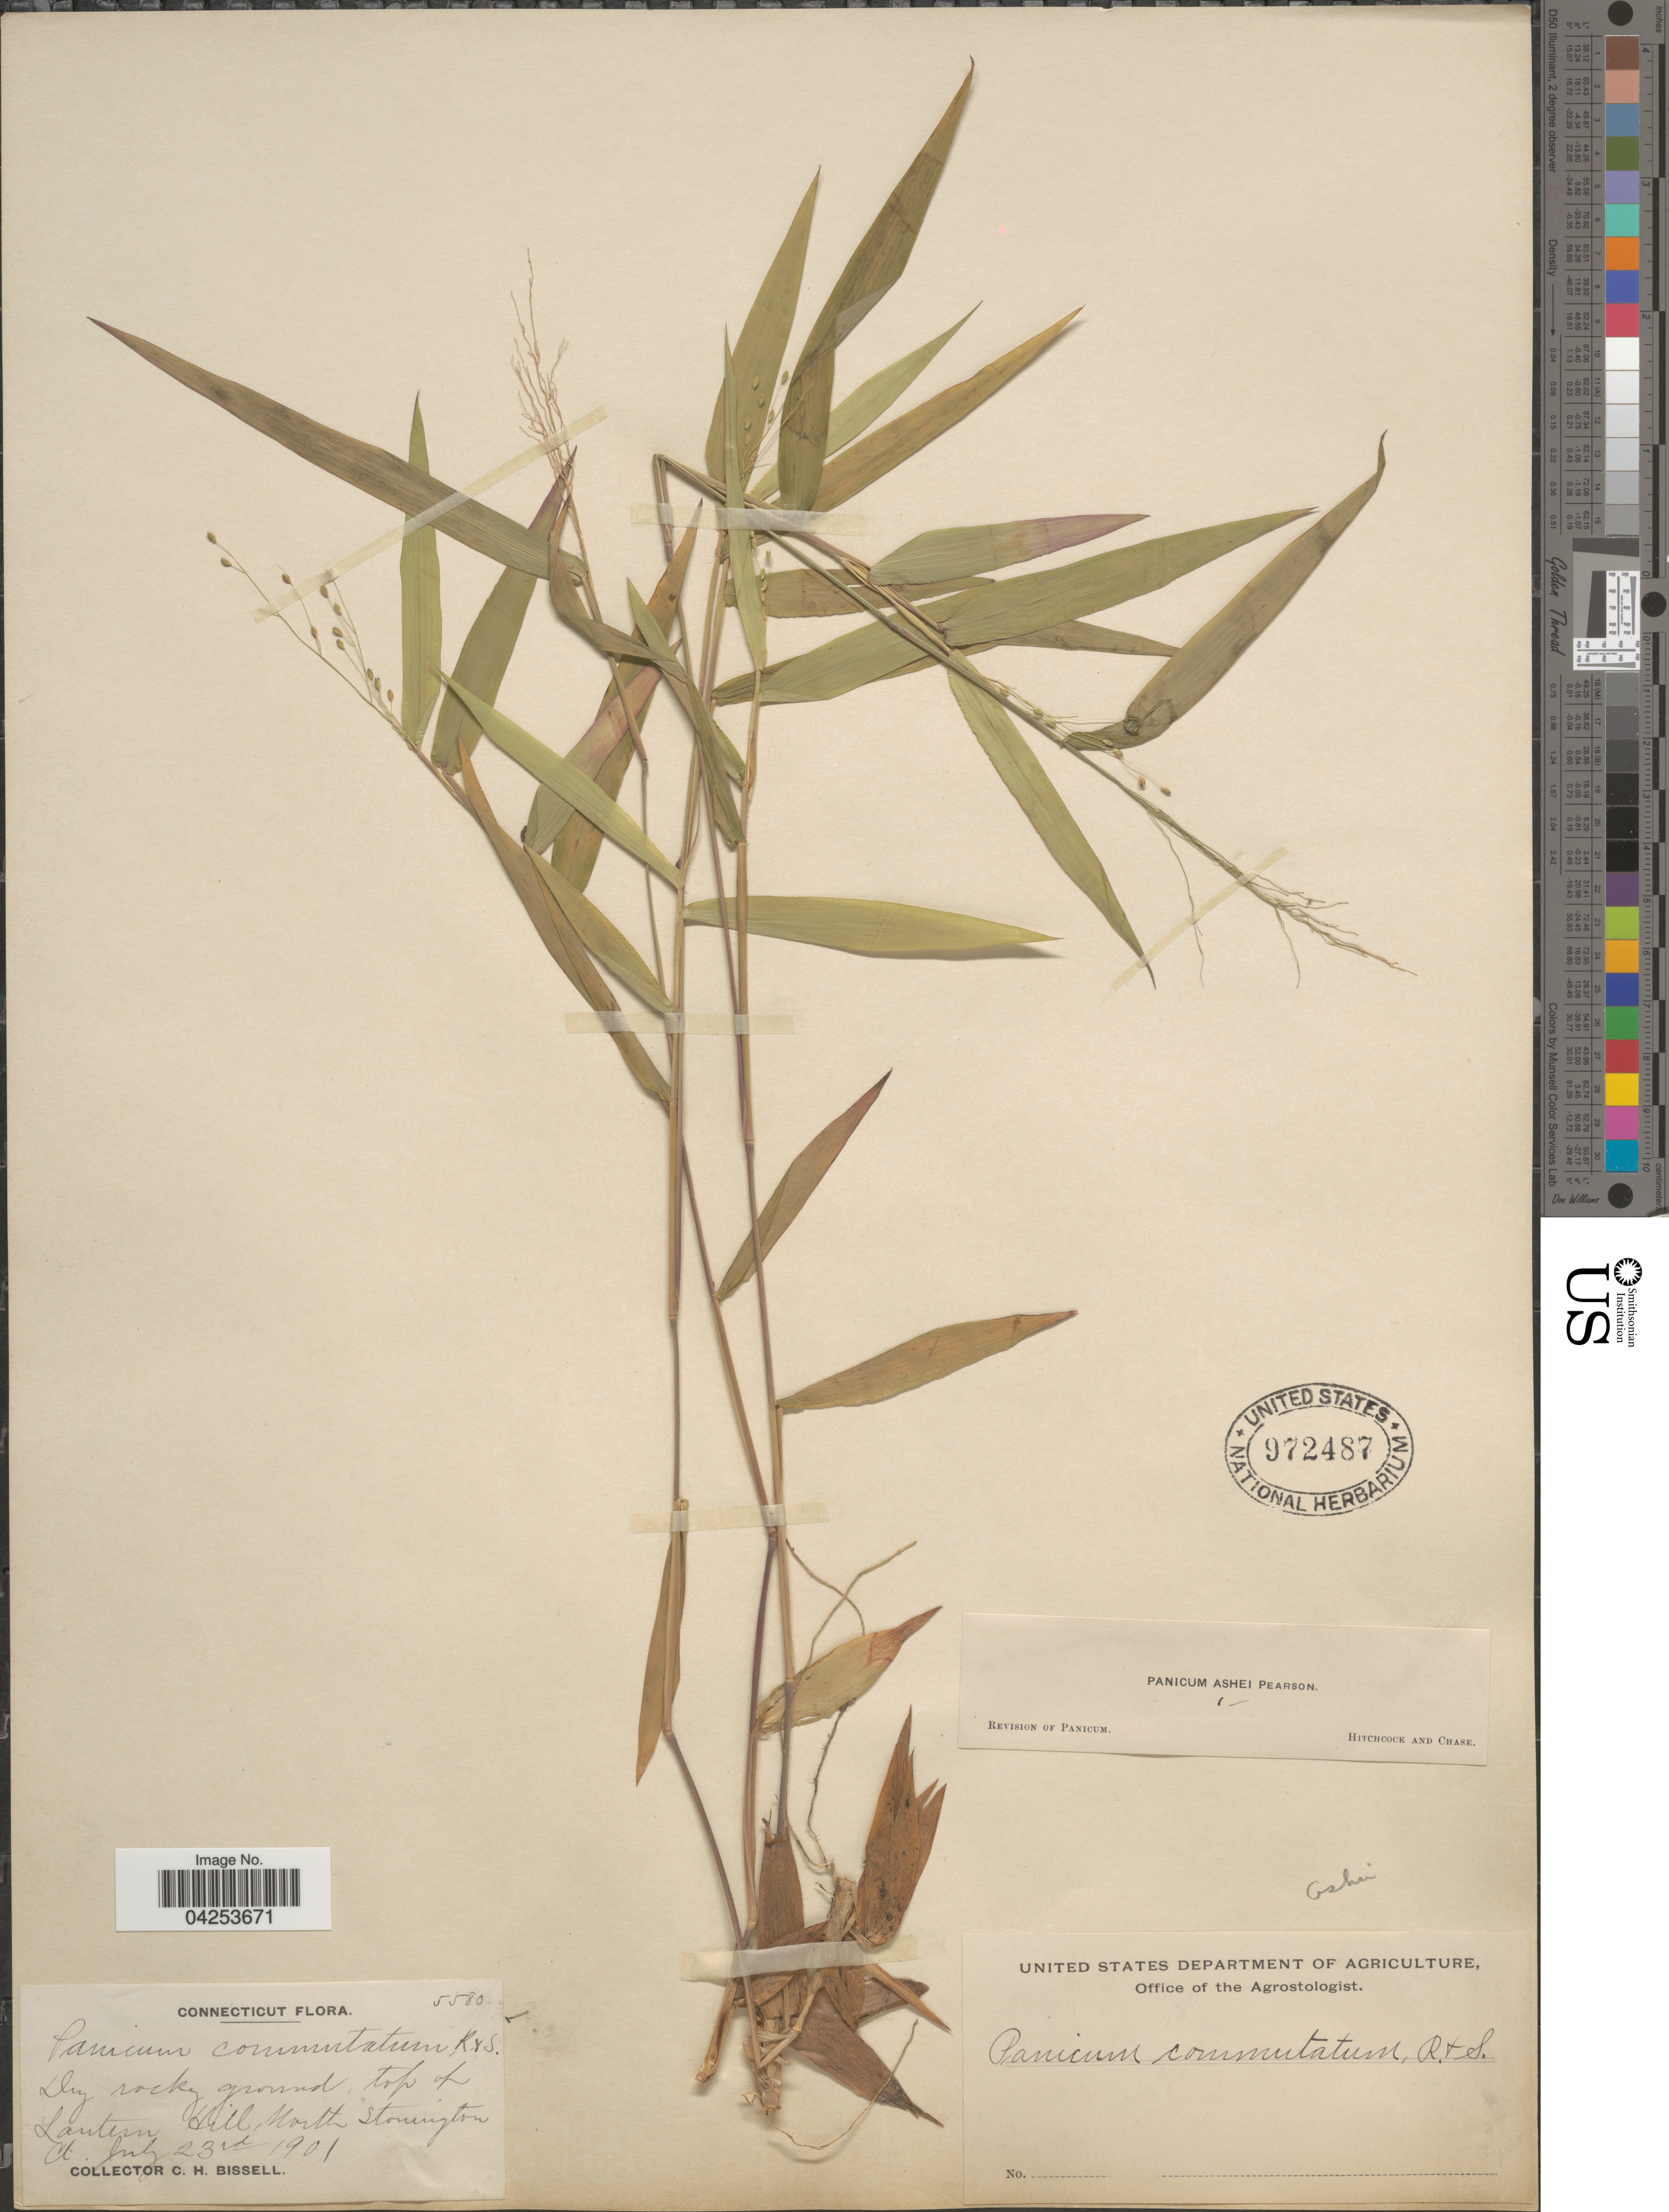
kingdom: Plantae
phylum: Tracheophyta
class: Liliopsida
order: Poales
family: Poaceae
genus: Dichanthelium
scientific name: Dichanthelium commutatum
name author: (Schult.) Gould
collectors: C. Bissell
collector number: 5580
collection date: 1901-07-23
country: United States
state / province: Connecticut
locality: Dry rocky ground, top of Lantern Hill, North Stonington.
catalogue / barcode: US 972487